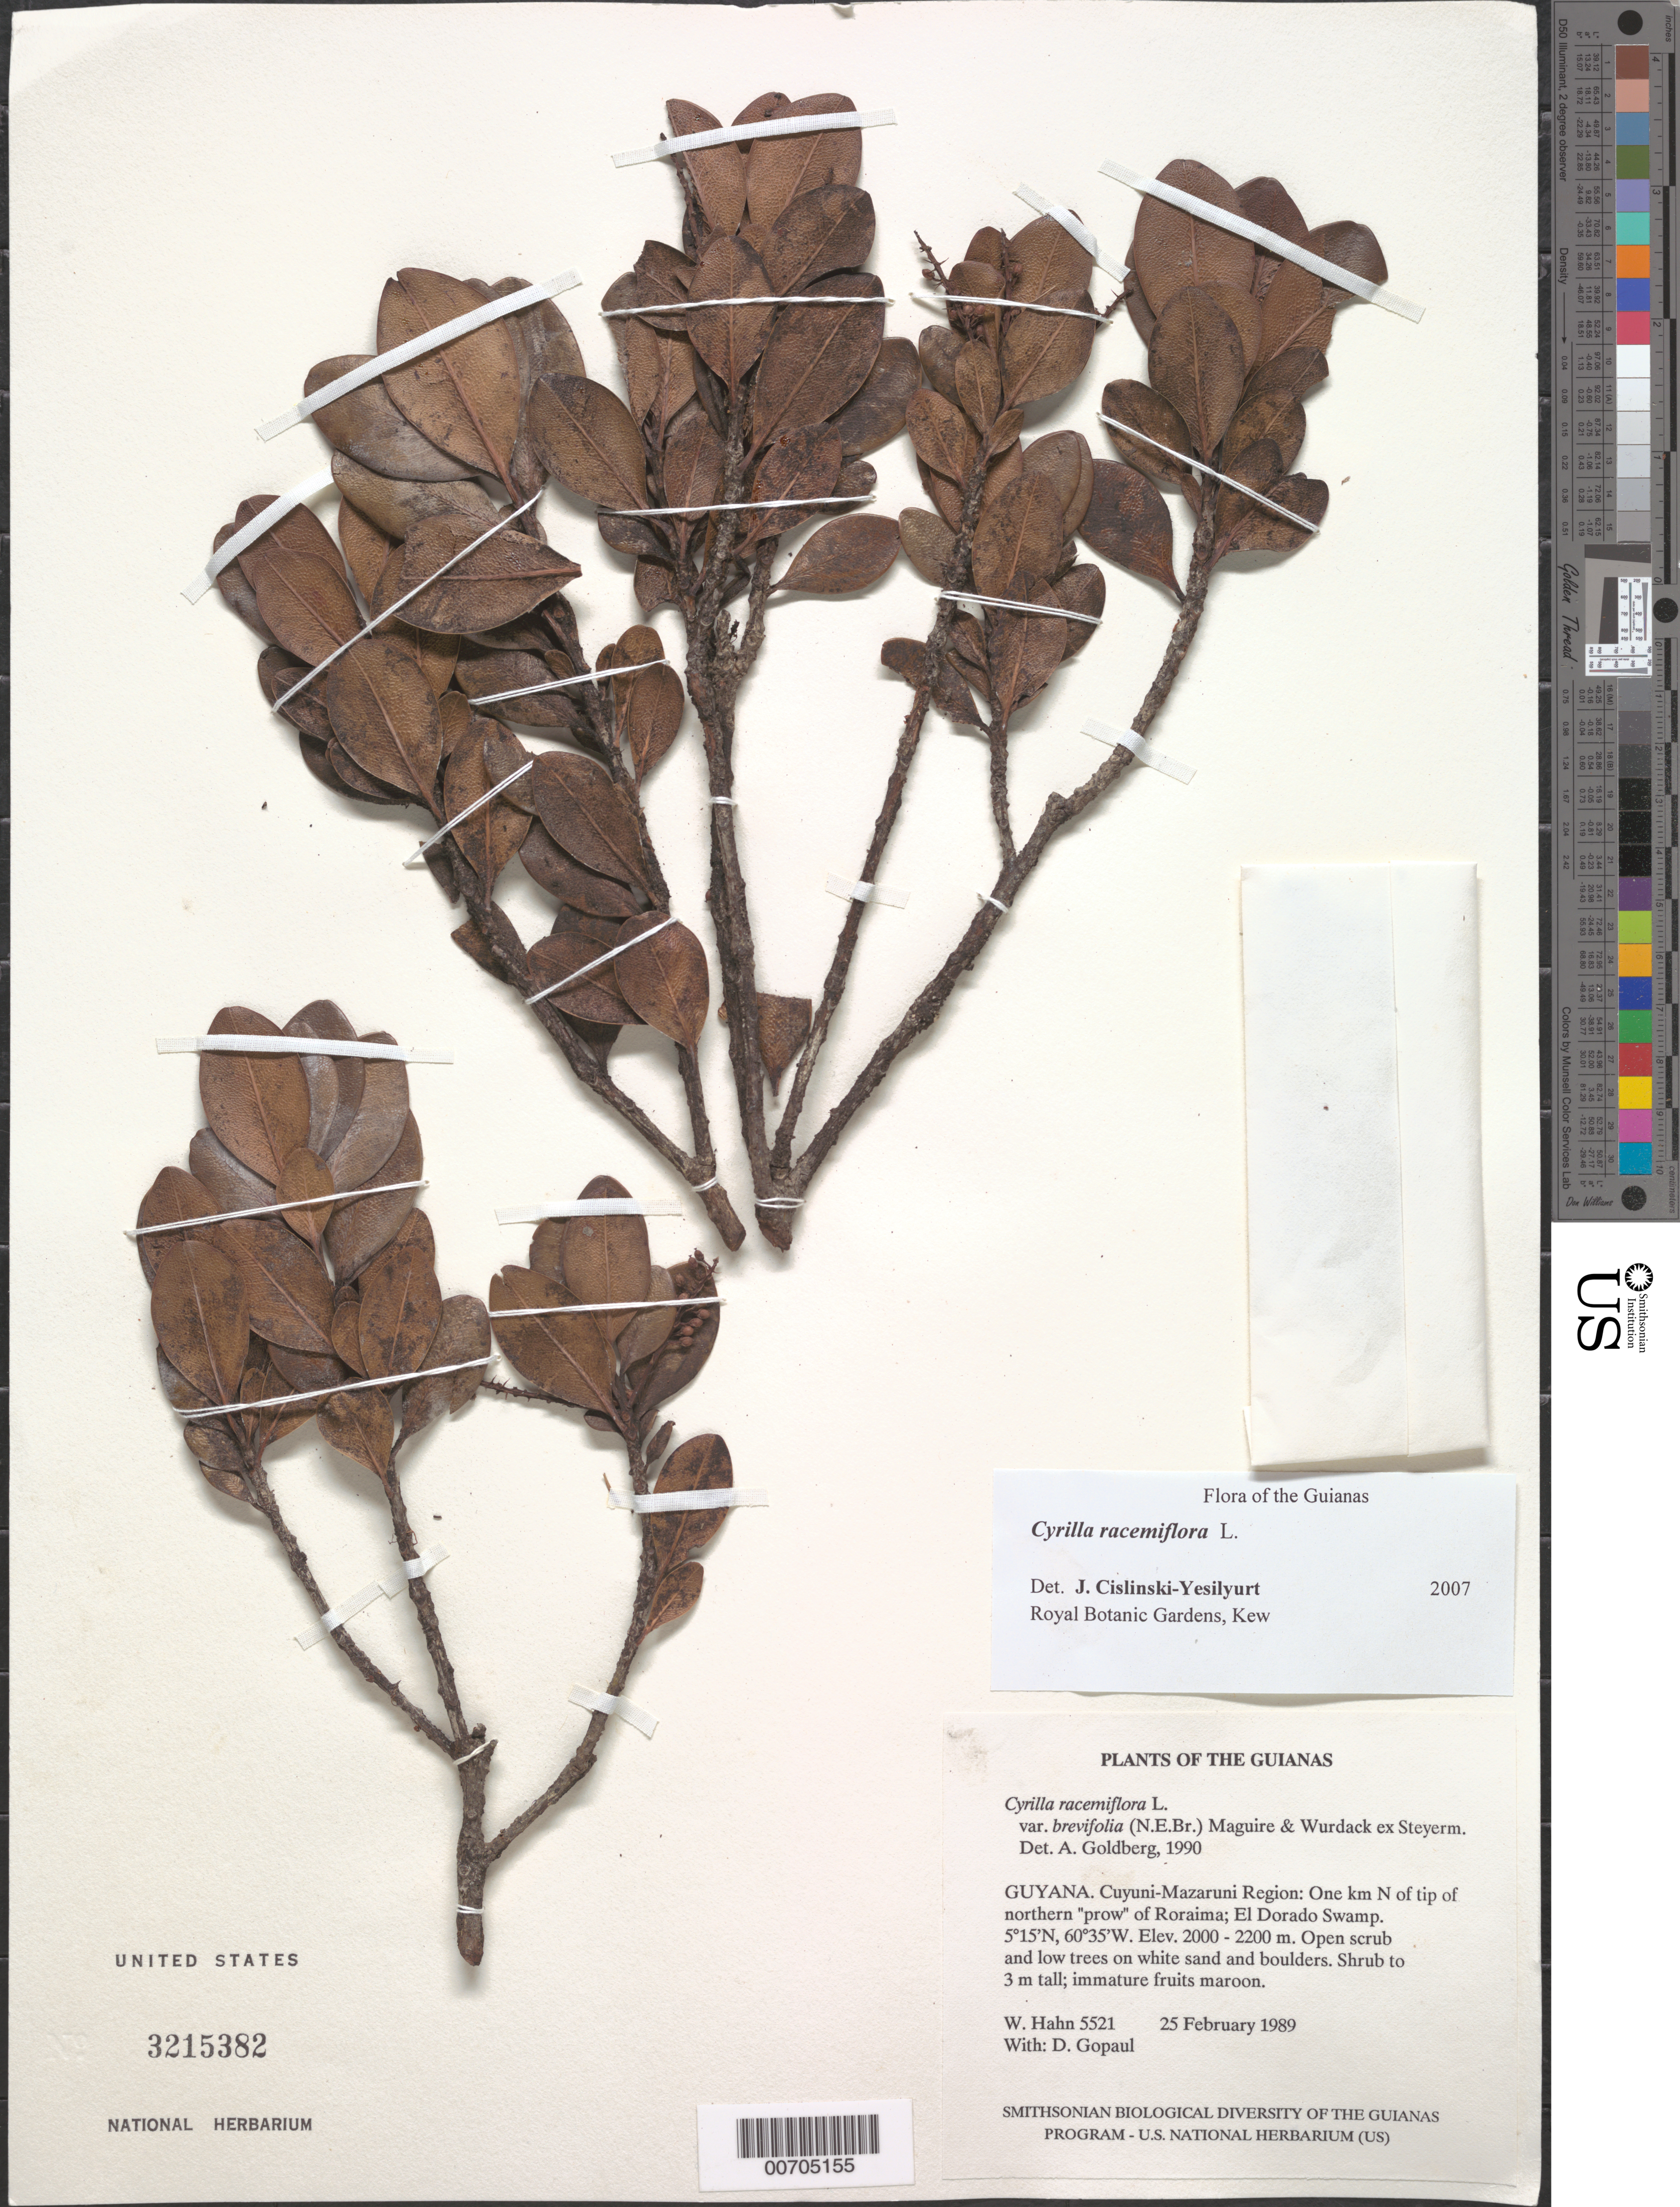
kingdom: Plantae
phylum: Tracheophyta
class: Magnoliopsida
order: Ericales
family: Cyrillaceae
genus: Cyrilla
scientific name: Cyrilla racemiflora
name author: L.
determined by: Yesilyurt, J. C.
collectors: W. Hahn & D. Gopaul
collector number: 5521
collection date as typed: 25 February 1989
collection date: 1989-02-25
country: Guyana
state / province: Cuyuni-Mazaruni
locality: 1 km N of tip of northern "prow" of Roraima; El Dorado Swamp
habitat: Open scrub and low trees on white sand and boulders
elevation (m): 2000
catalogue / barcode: US 3215382